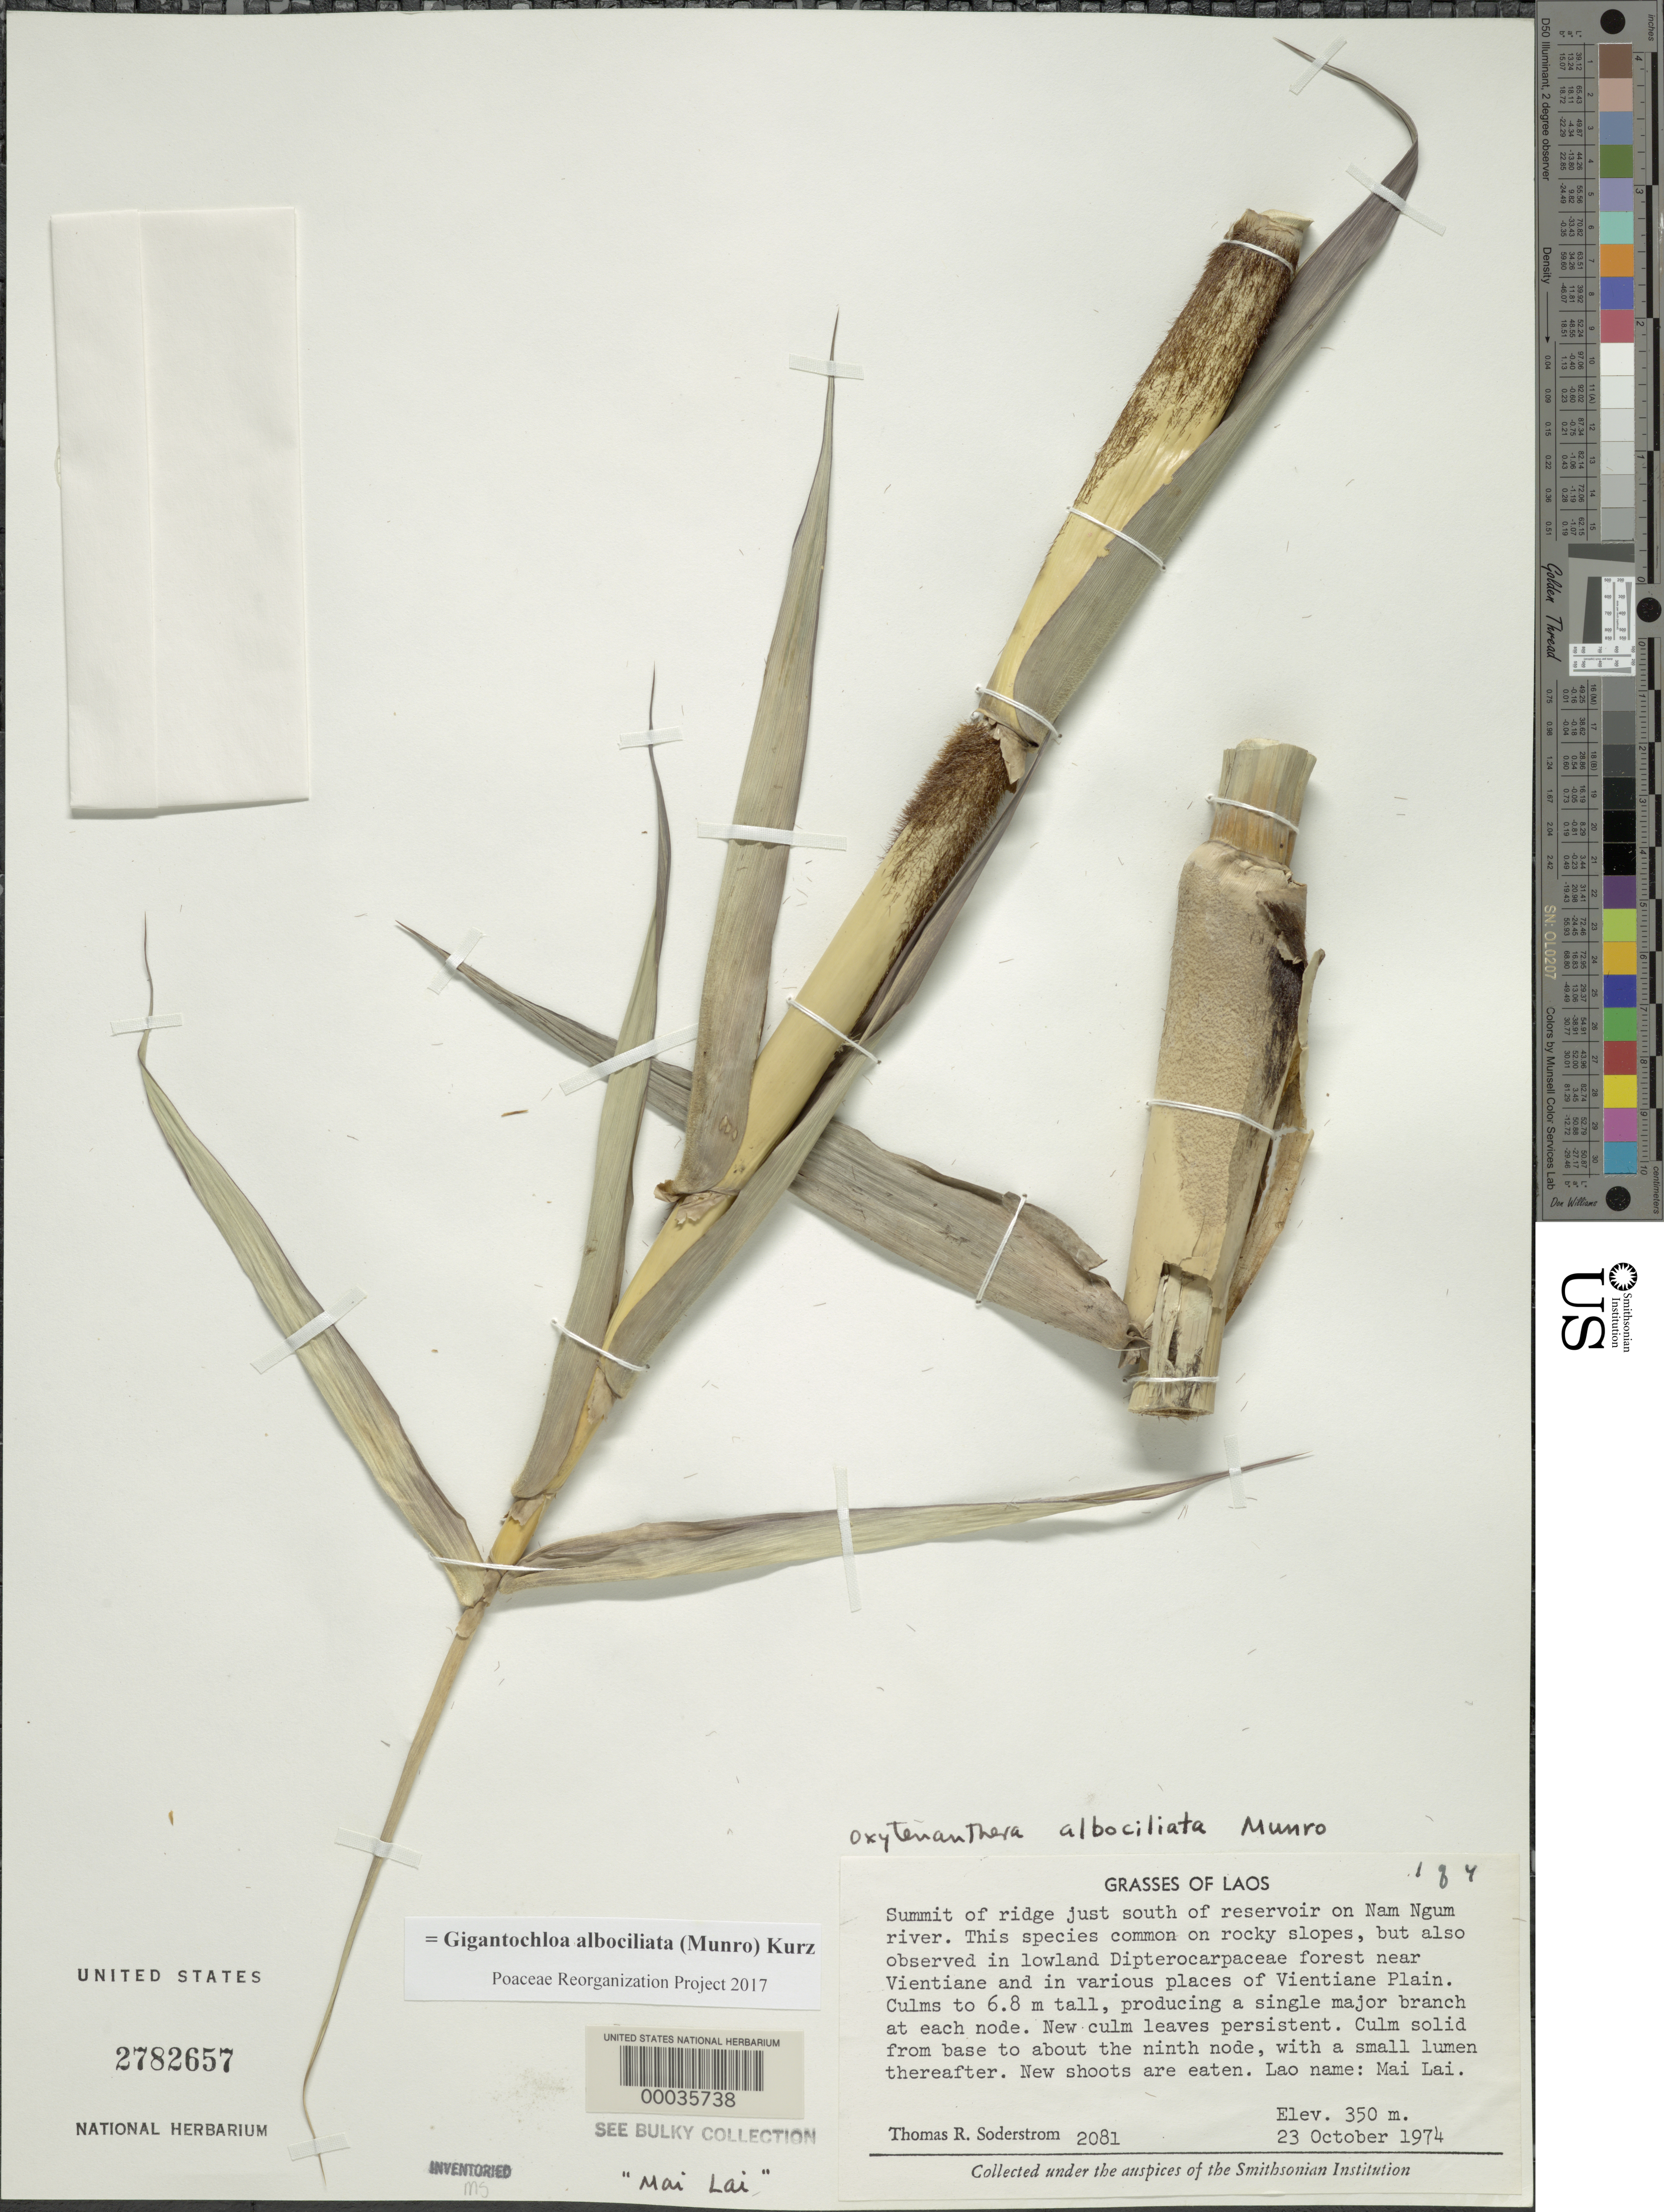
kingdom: Plantae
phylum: Tracheophyta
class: Liliopsida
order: Poales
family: Poaceae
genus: Gigantochloa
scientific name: Gigantochloa albociliata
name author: (Munro) Kurz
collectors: T. R. Soderstrom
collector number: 2081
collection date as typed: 23 Oct 1974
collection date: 1974-10-23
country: Laos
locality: Nam Ngum River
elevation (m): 350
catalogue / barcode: US 2782657